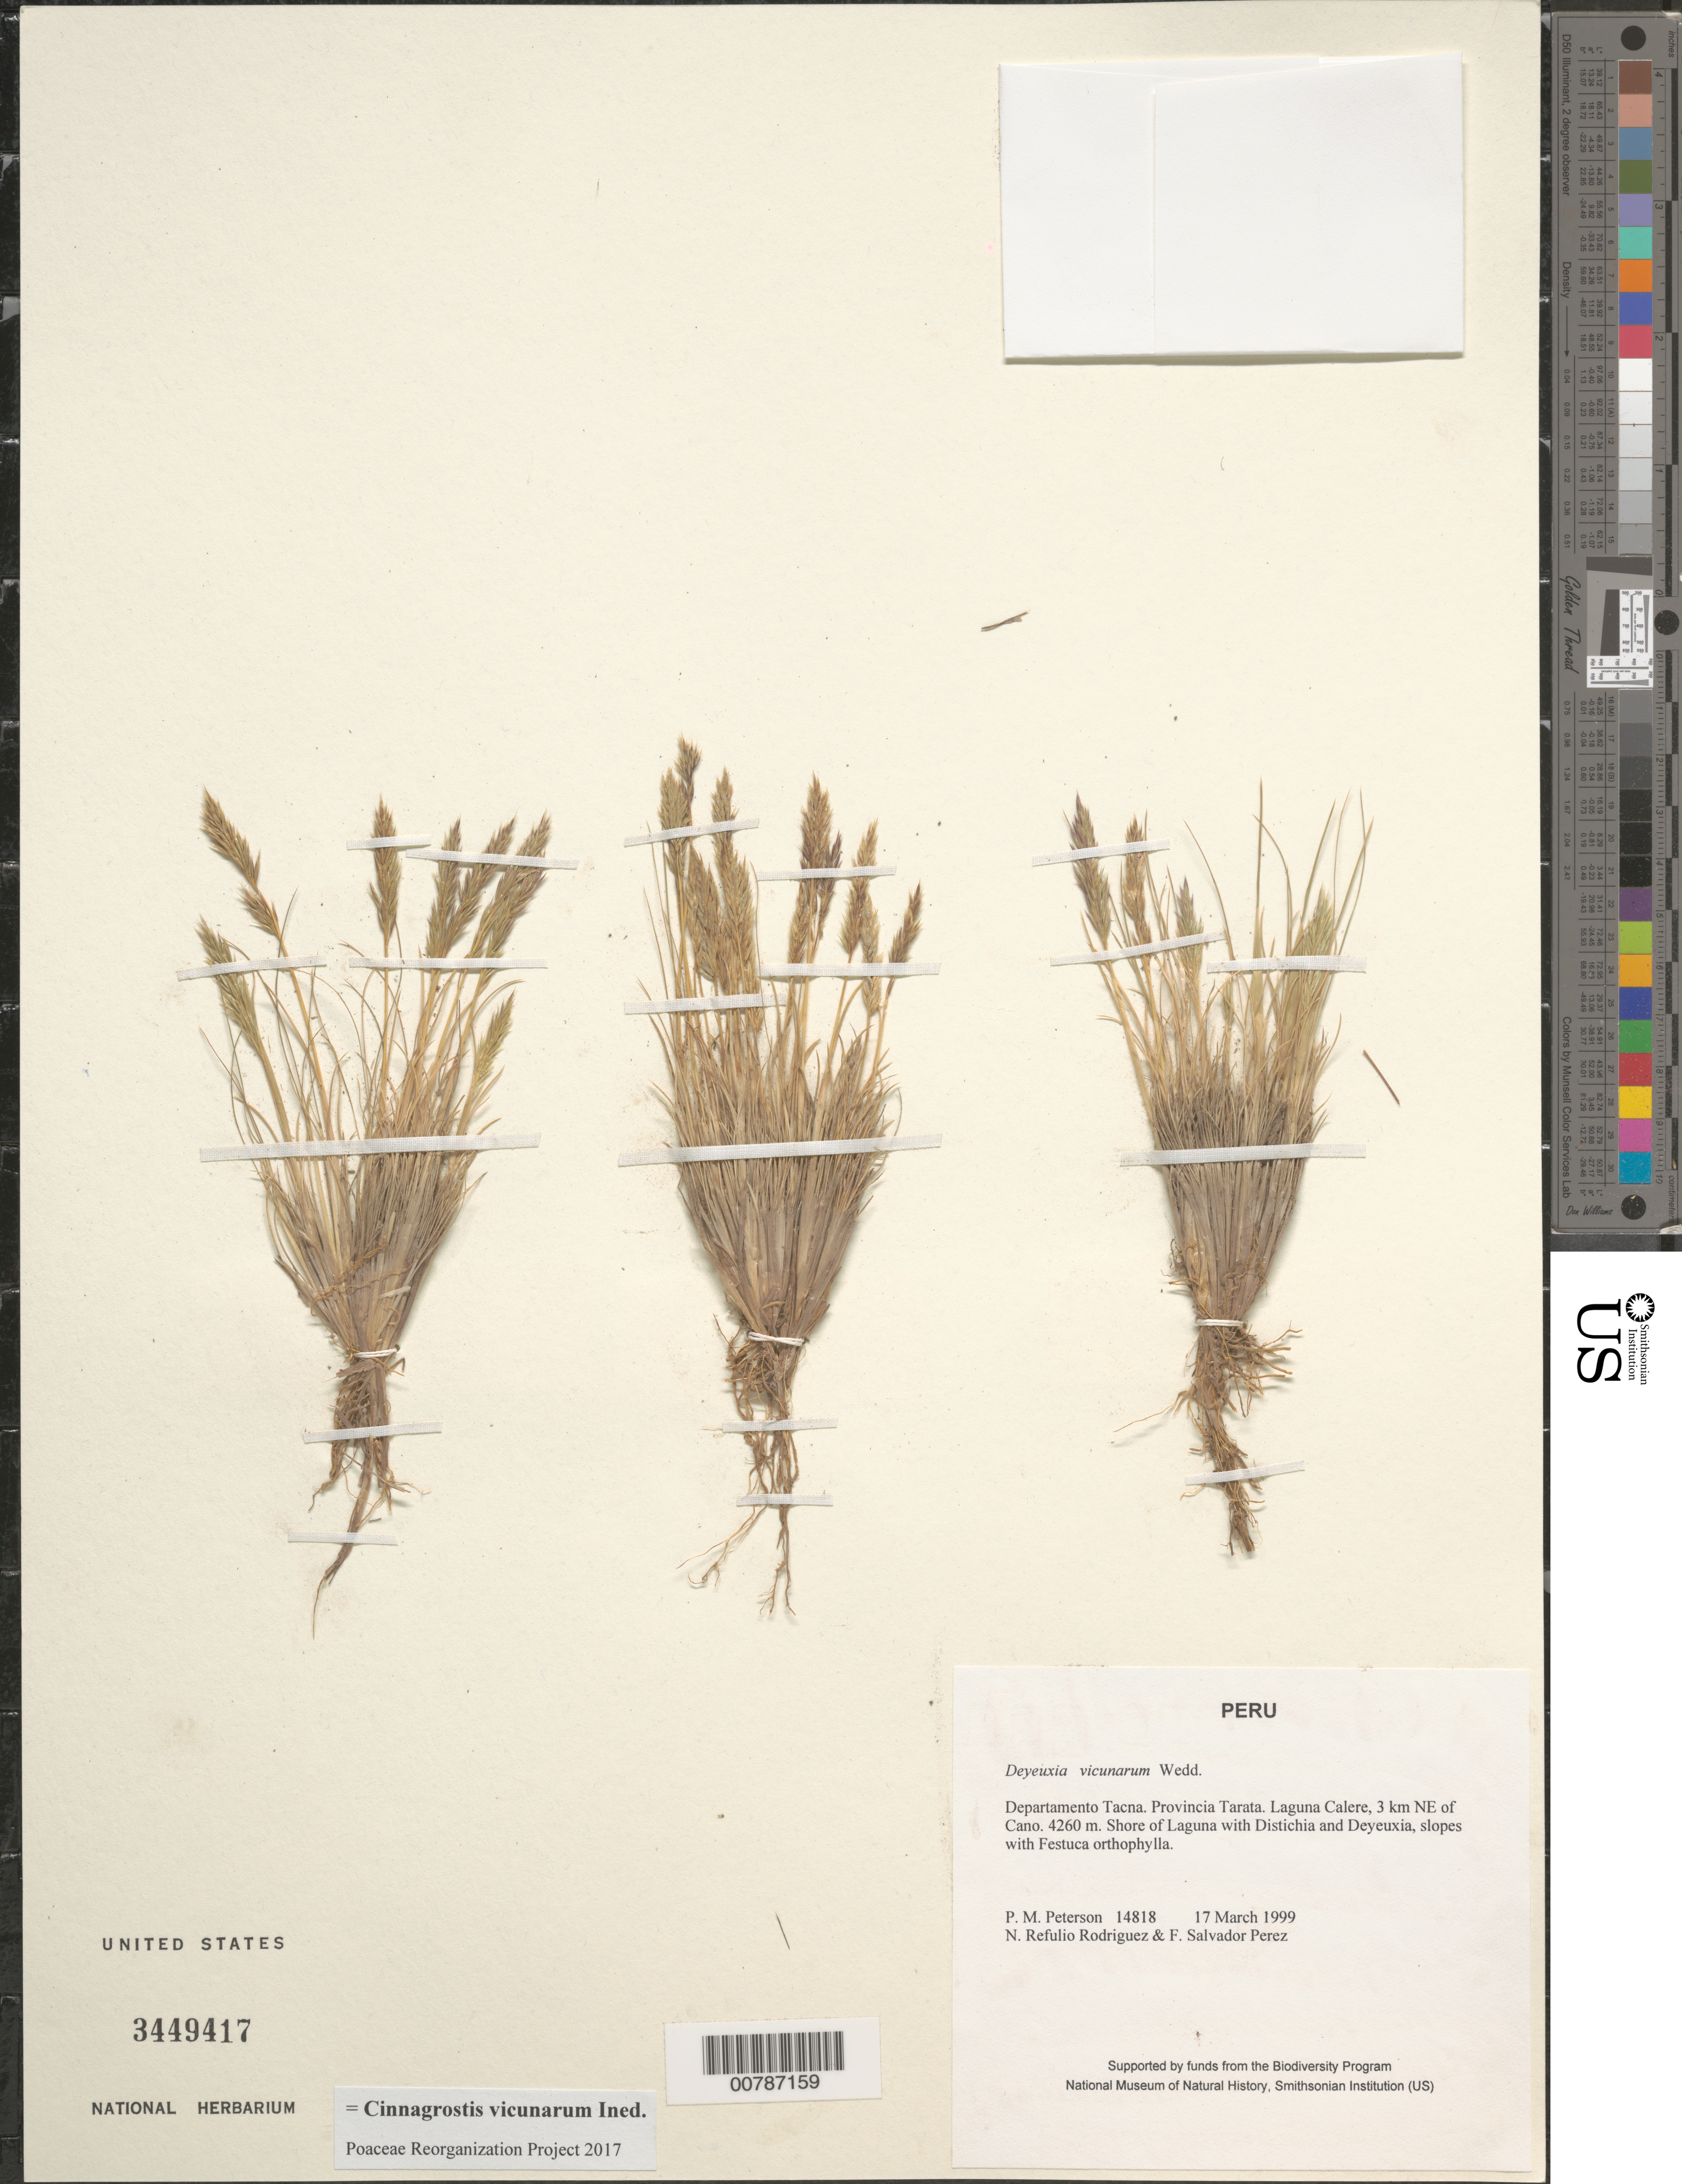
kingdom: Plantae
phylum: Tracheophyta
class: Liliopsida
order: Poales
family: Poaceae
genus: Cinnagrostis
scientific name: Cinnagrostis vicunarum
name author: (Wedd.) P.M. Peterson et al.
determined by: Poaceae Reorganization Project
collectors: P. M. Peterson, N. Refulio-Rodríguez & F. Salvador Perez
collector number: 14818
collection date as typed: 17 Mar 1999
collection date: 1999-03-17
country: Peru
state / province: Tacna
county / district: Tarata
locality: Laguna Calere, 3 km NE of Cano.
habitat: Shore of Laguna with Distichia and Deyeuxia, slopes with Festuca orthophylla.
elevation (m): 4260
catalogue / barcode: US 3449417